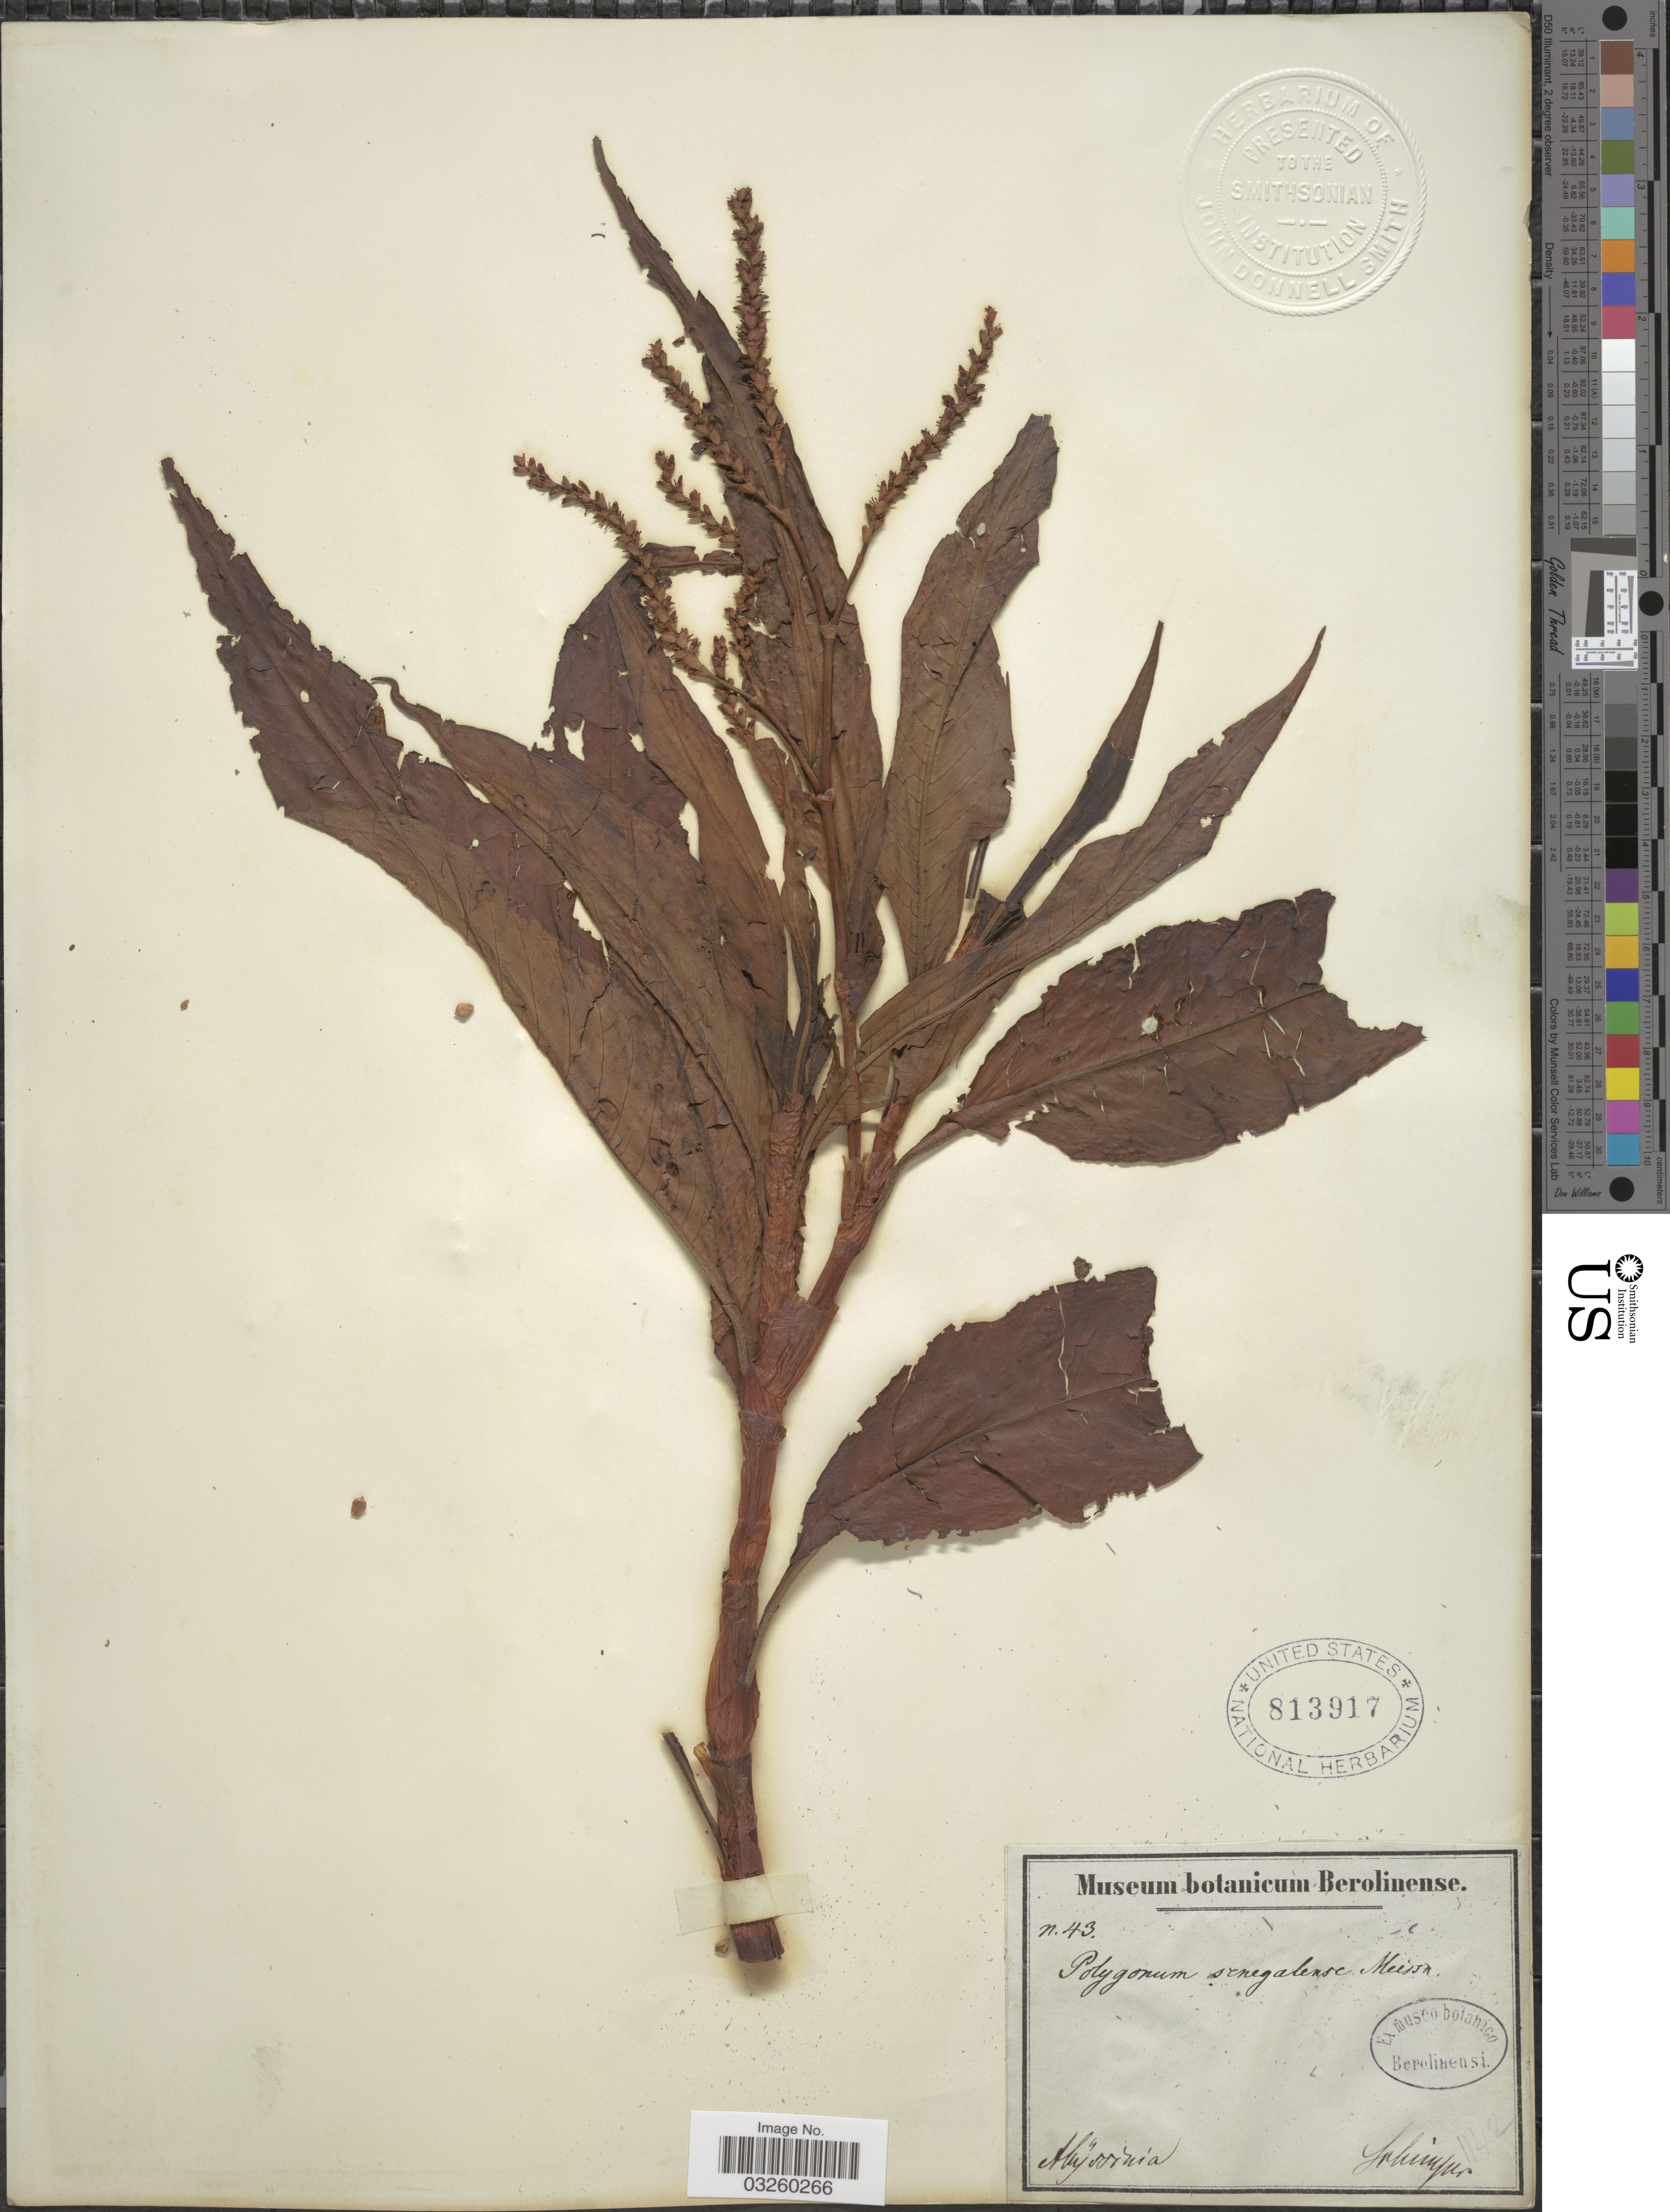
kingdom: Plantae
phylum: Tracheophyta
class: Magnoliopsida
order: Caryophyllales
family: Polygonaceae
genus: Polygonum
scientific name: Polygonum senegalense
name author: Meisn.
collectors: -. Schimper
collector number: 43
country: Ethiopia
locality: Abyssinia.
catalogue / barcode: US 813917